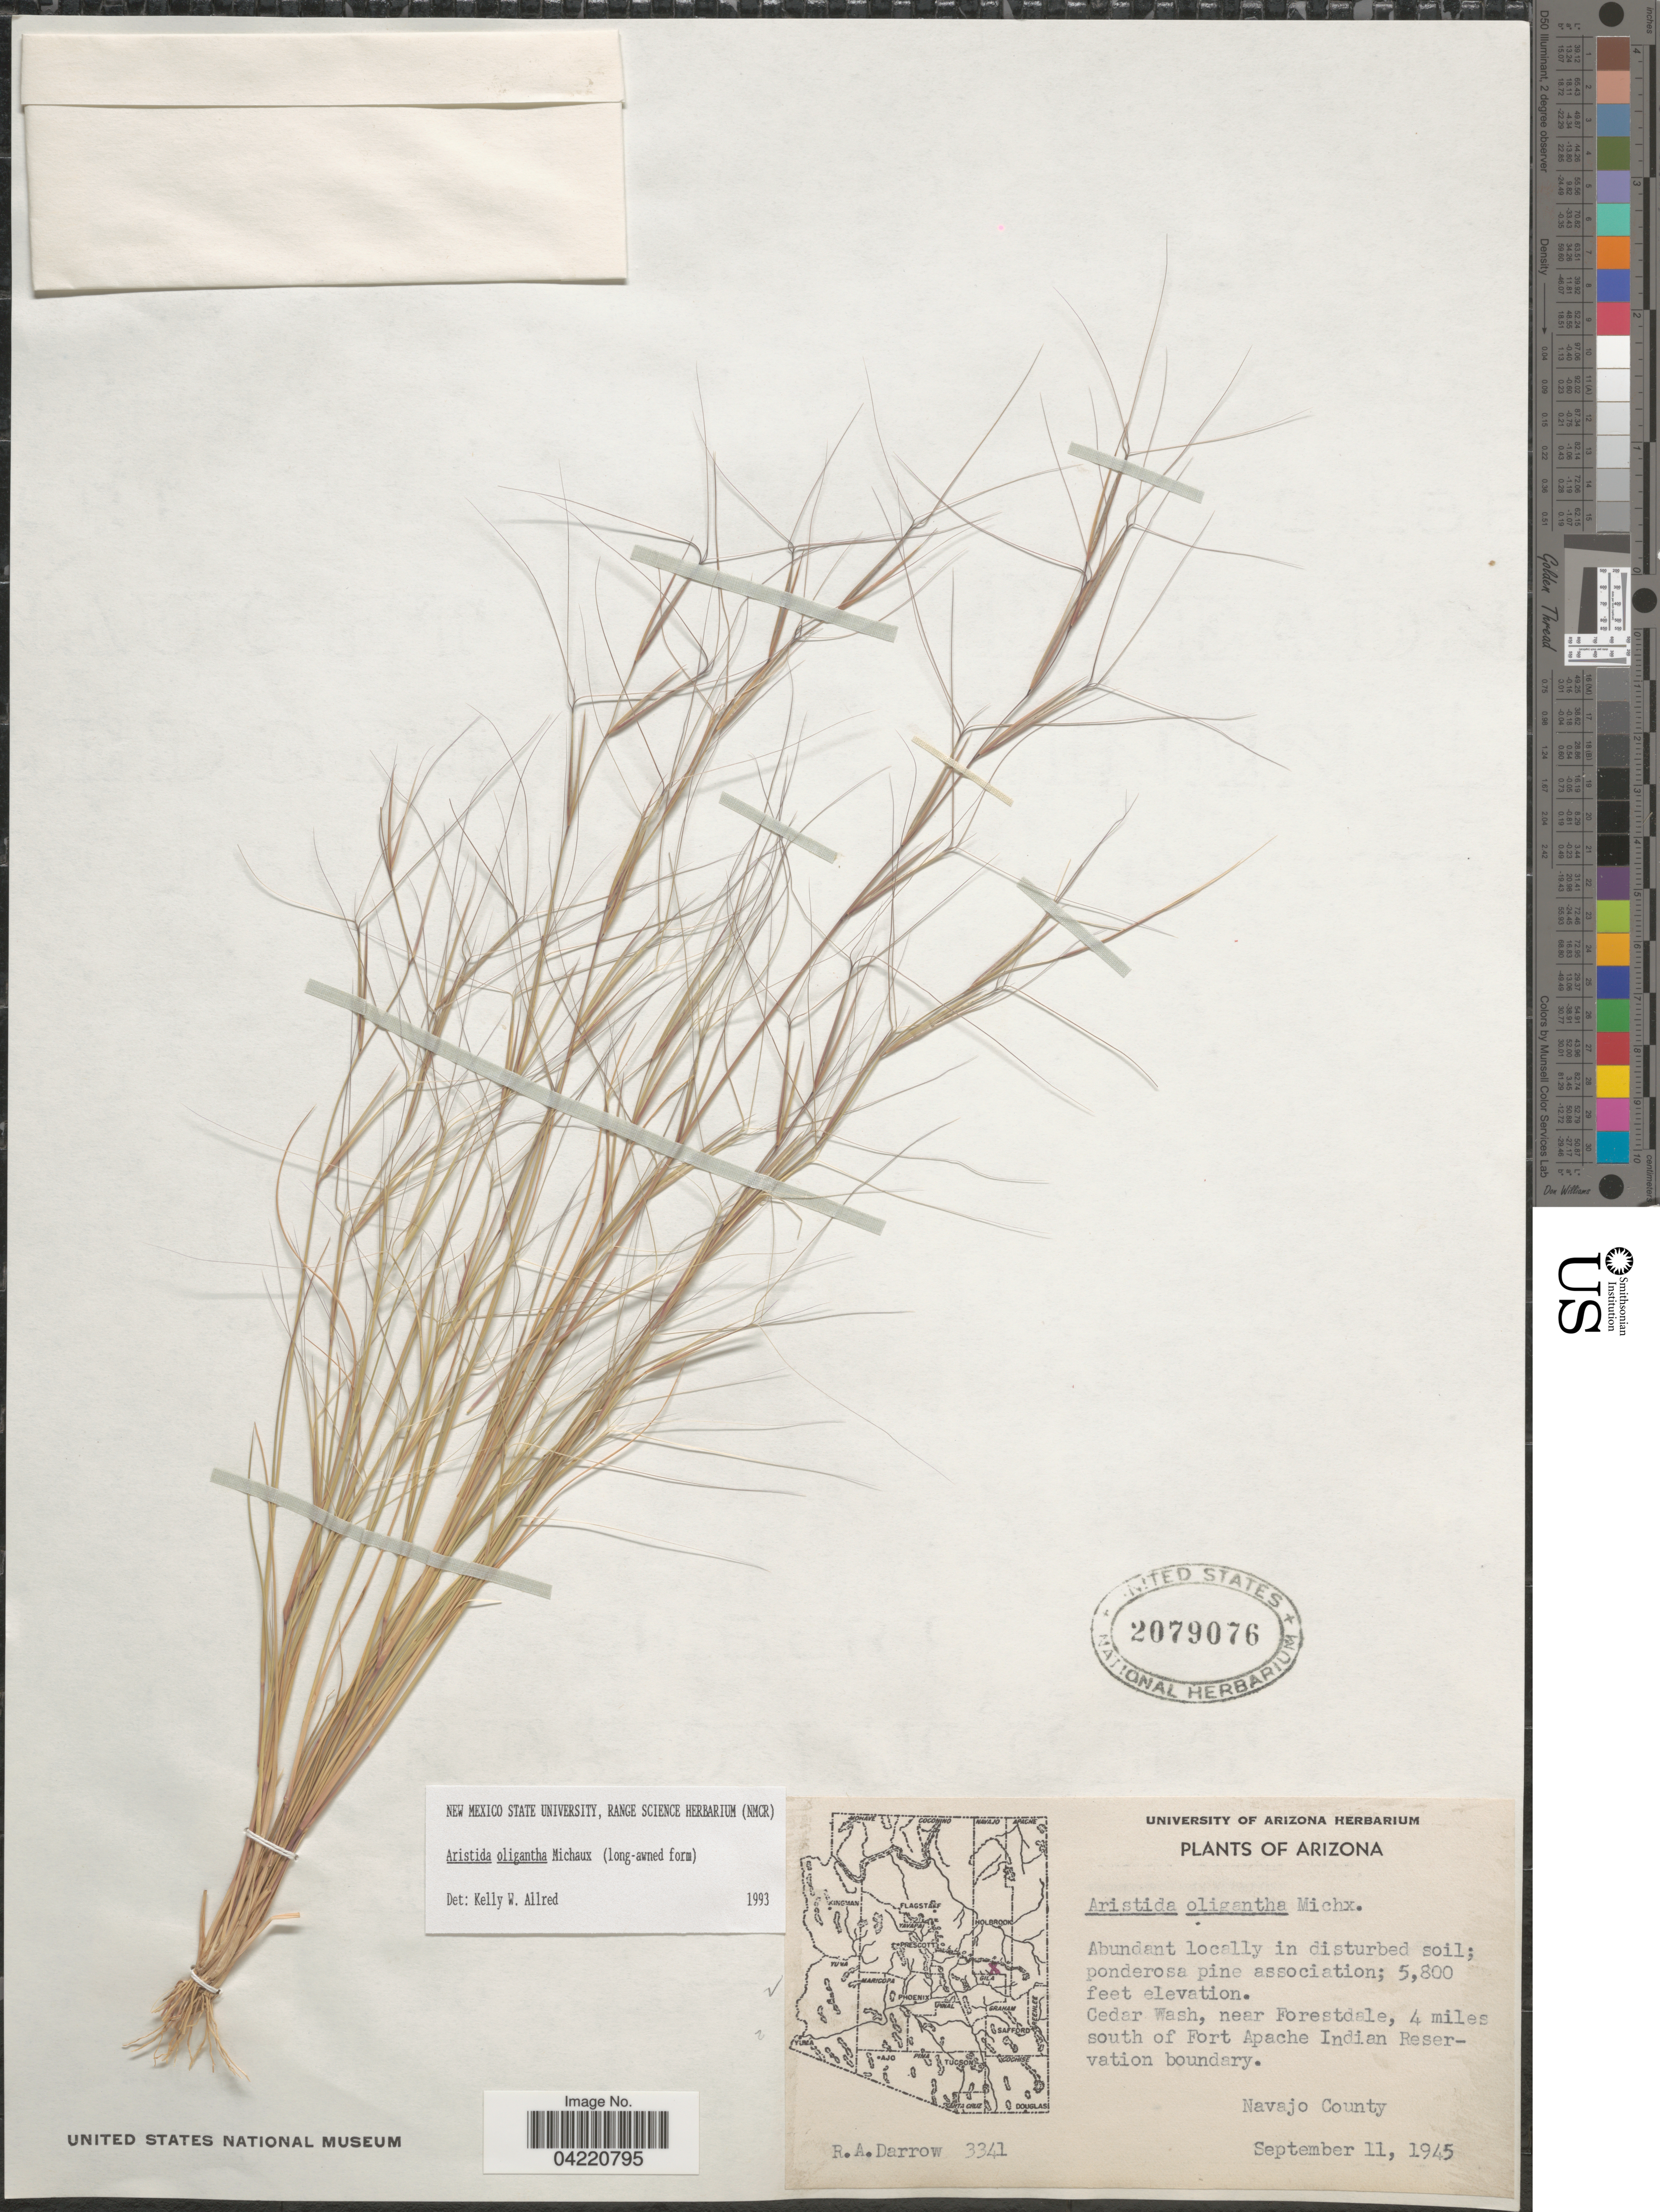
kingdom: Plantae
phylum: Tracheophyta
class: Liliopsida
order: Poales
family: Poaceae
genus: Aristida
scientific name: Aristida oligantha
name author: Michx.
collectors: R. A. Darrow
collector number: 3341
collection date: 1945-09-11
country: United States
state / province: Arizona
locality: Cedar Wash, near Forestdale, 4 miles south of Fort Apache Indian Reservation boundary. Navajo County.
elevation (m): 1768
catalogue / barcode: US 2079076